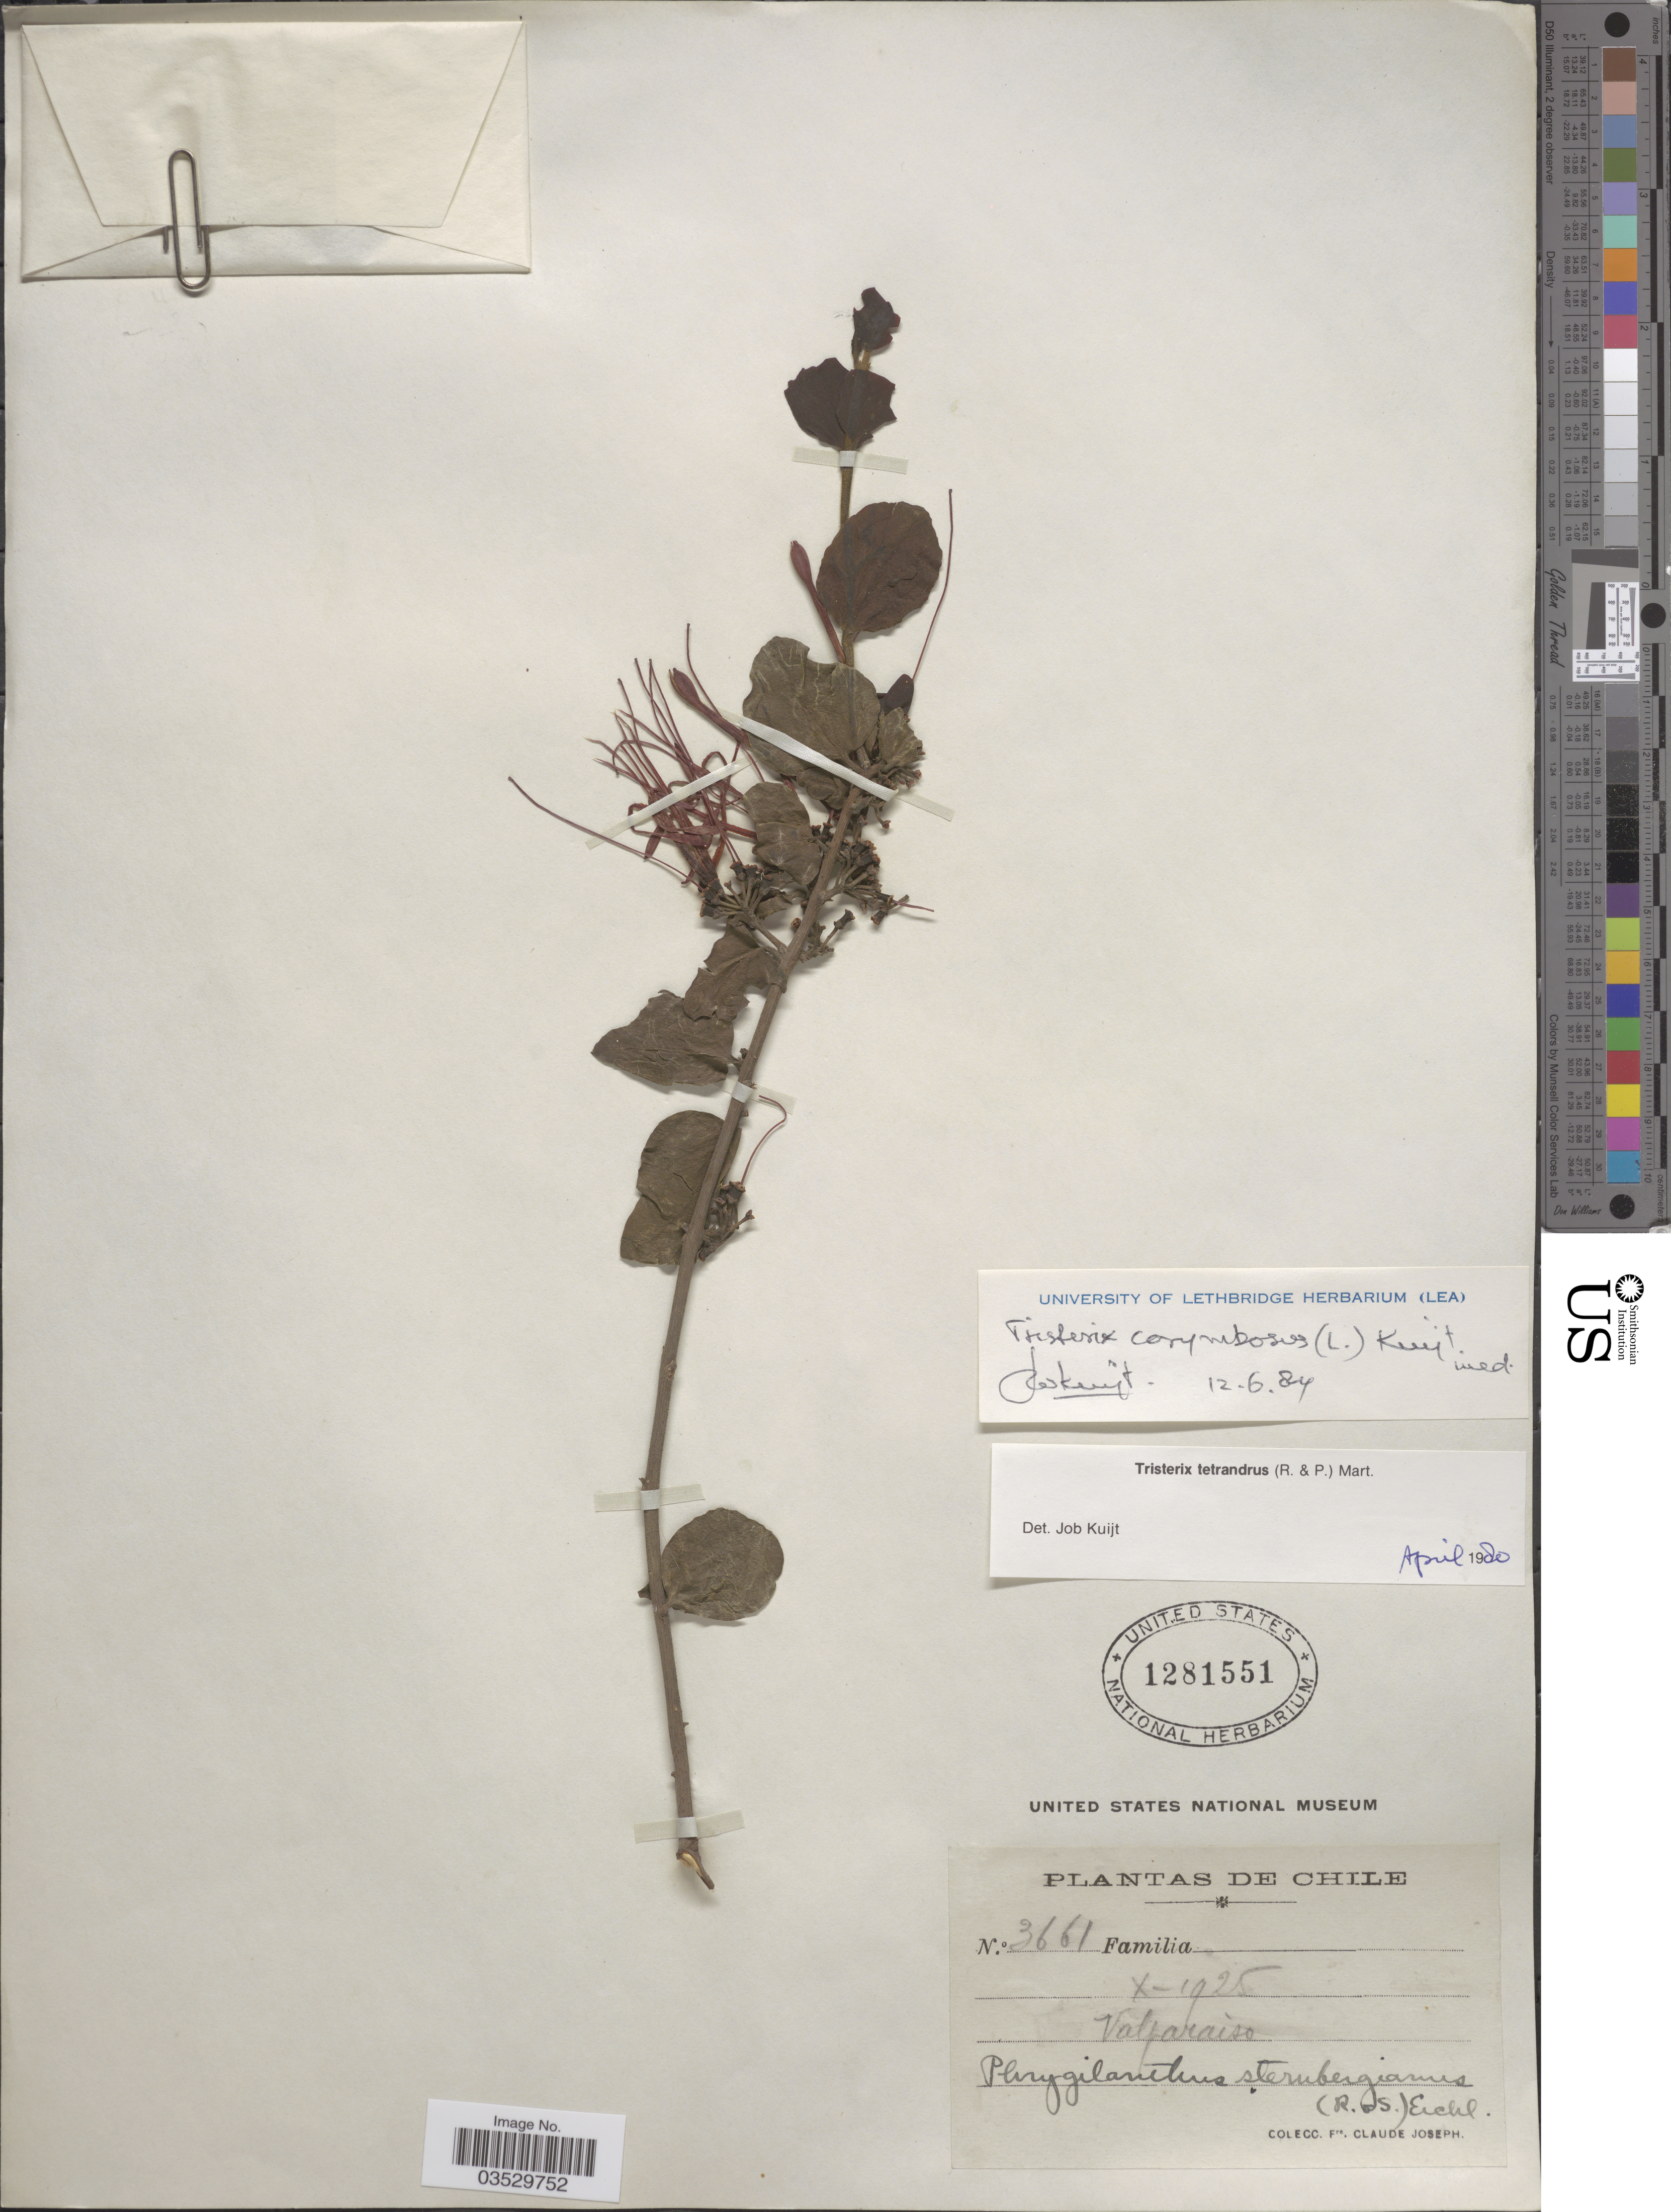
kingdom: Plantae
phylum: Tracheophyta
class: Magnoliopsida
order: Santalales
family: Loranthaceae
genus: Tristerix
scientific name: Tristerix corymbosus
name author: (L.) Kuijt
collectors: Bro. Claude-Joseph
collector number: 3661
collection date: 1925-10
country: Chile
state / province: Valparaíso (V)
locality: Valparaiso.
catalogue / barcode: US 1281551